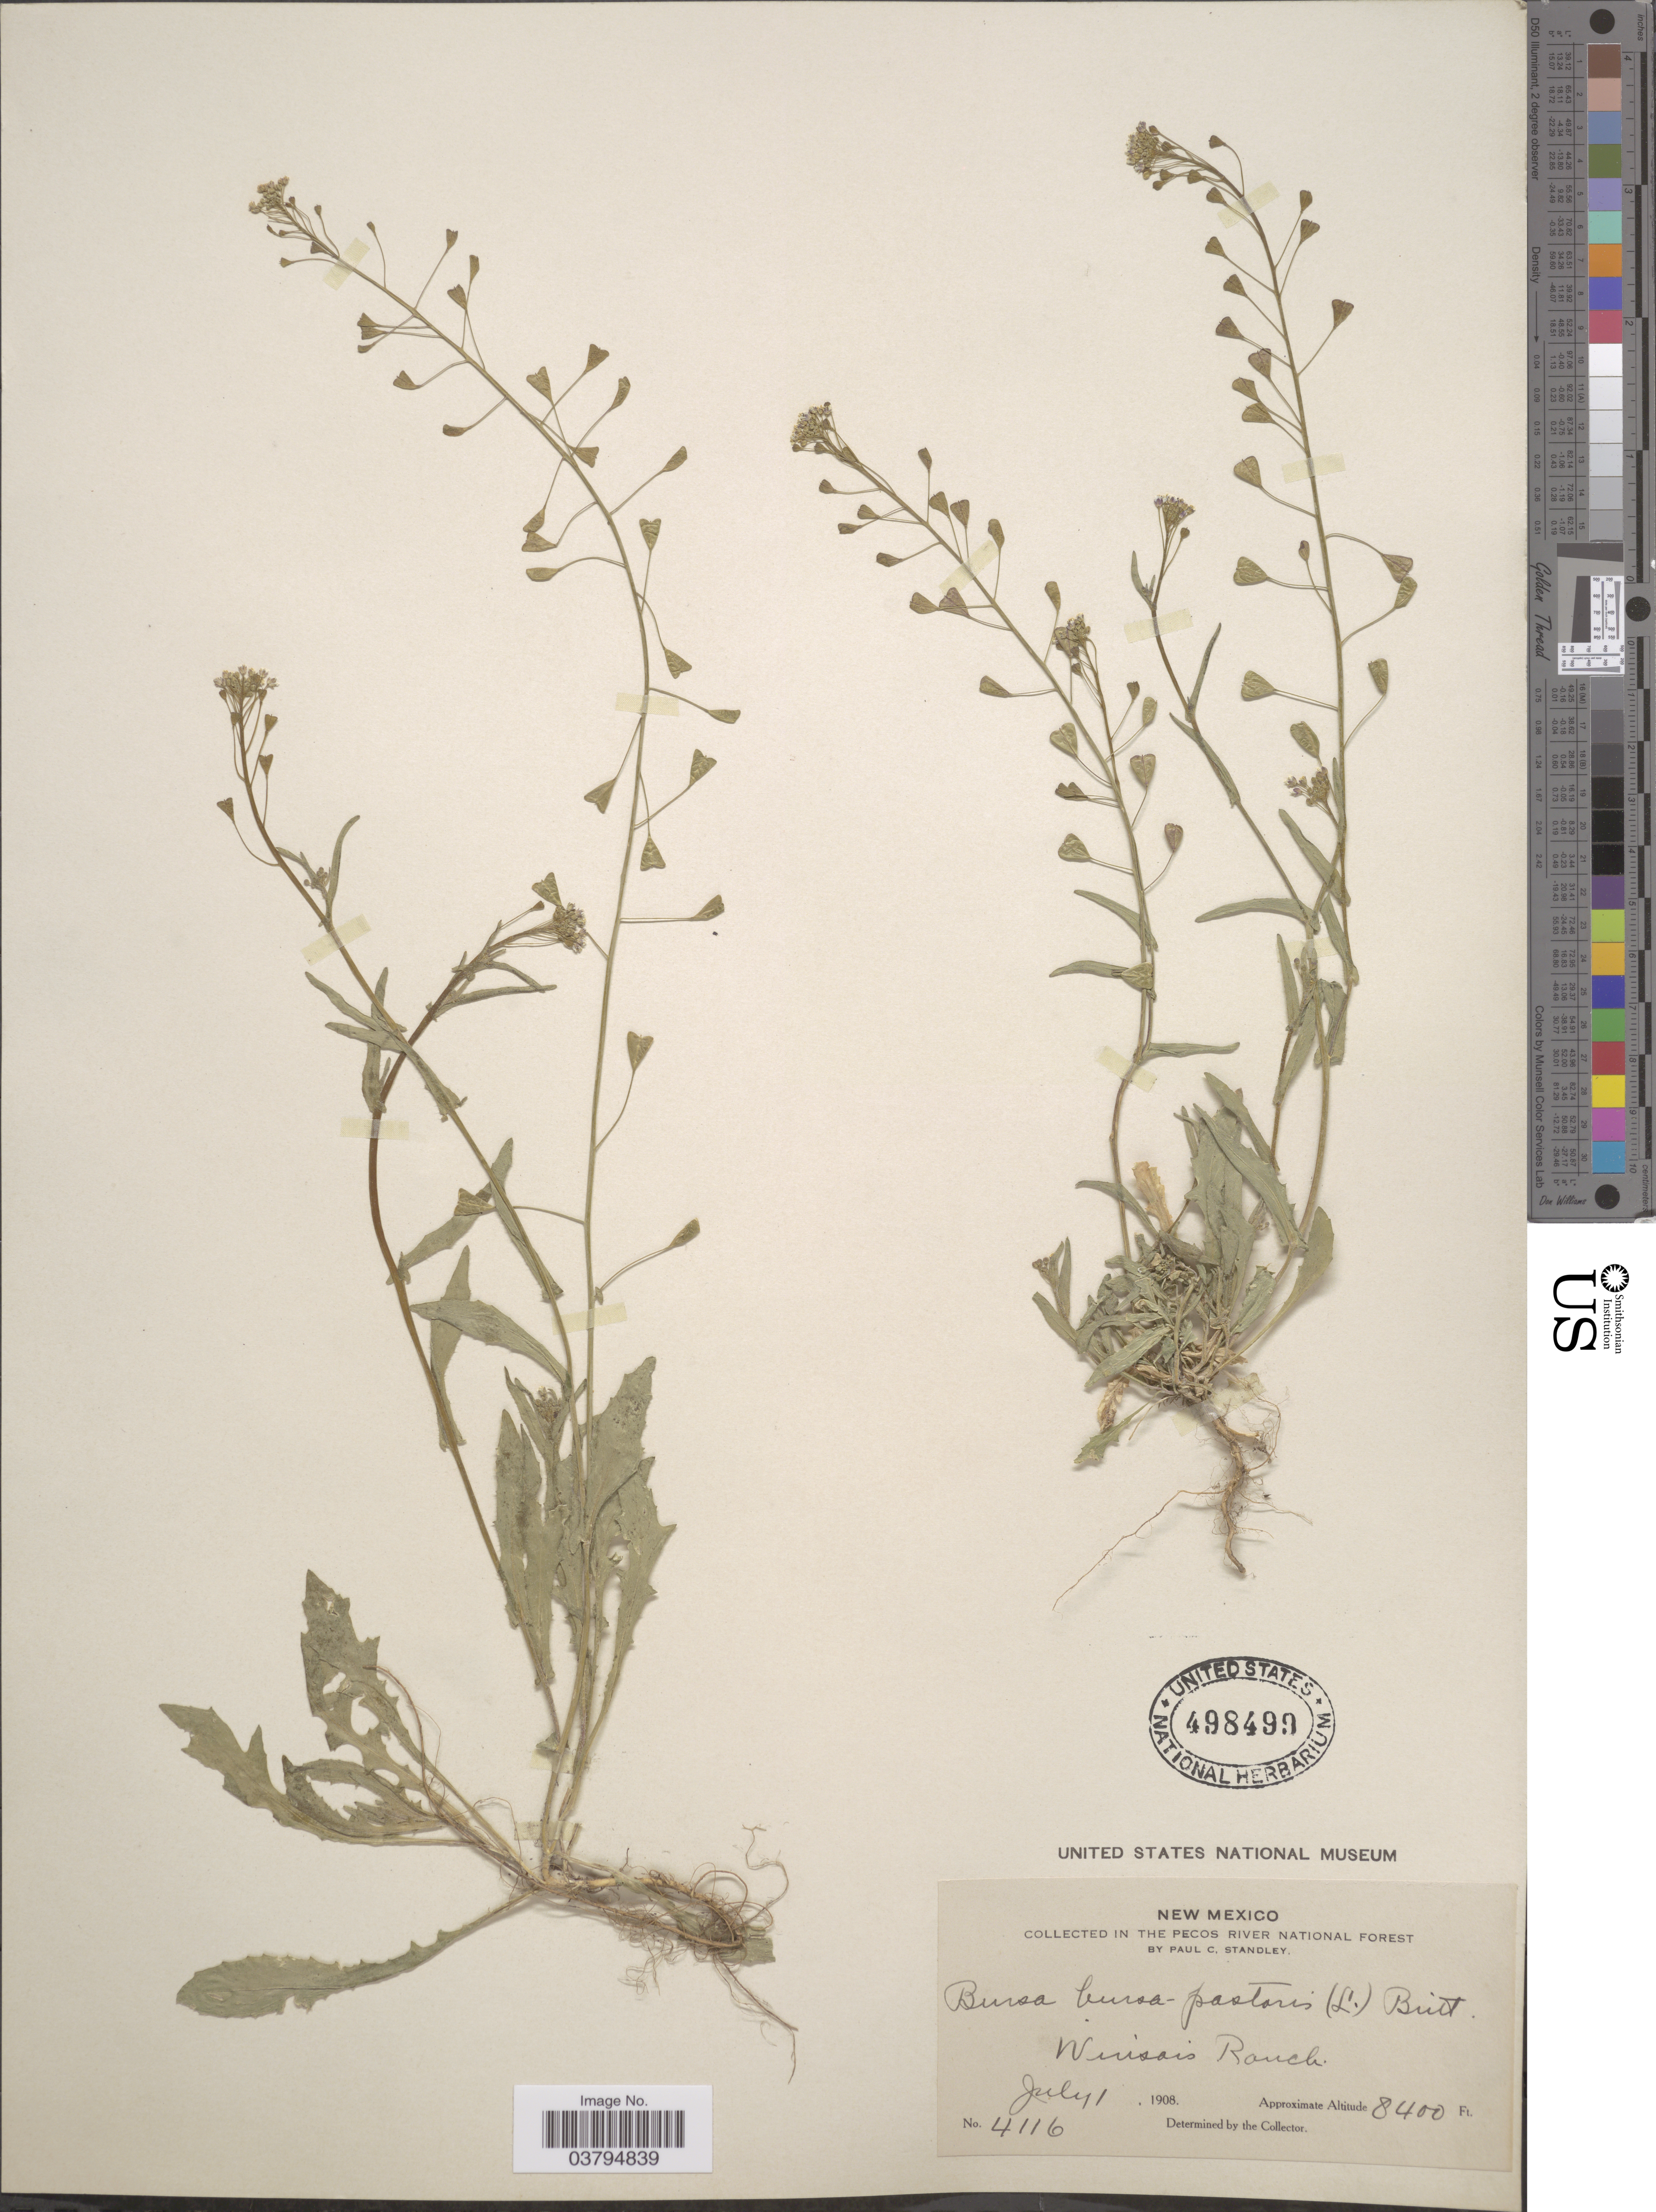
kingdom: Plantae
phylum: Tracheophyta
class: Magnoliopsida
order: Brassicales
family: Brassicaceae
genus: Capsella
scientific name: Capsella bursa-pastoris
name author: (L.) Medik.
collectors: P. C. Standley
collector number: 4116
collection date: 1908-07-01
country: United States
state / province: New Mexico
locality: The Pecos River National Forest. Winsor's Ranch.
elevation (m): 2560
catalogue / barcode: US 498499